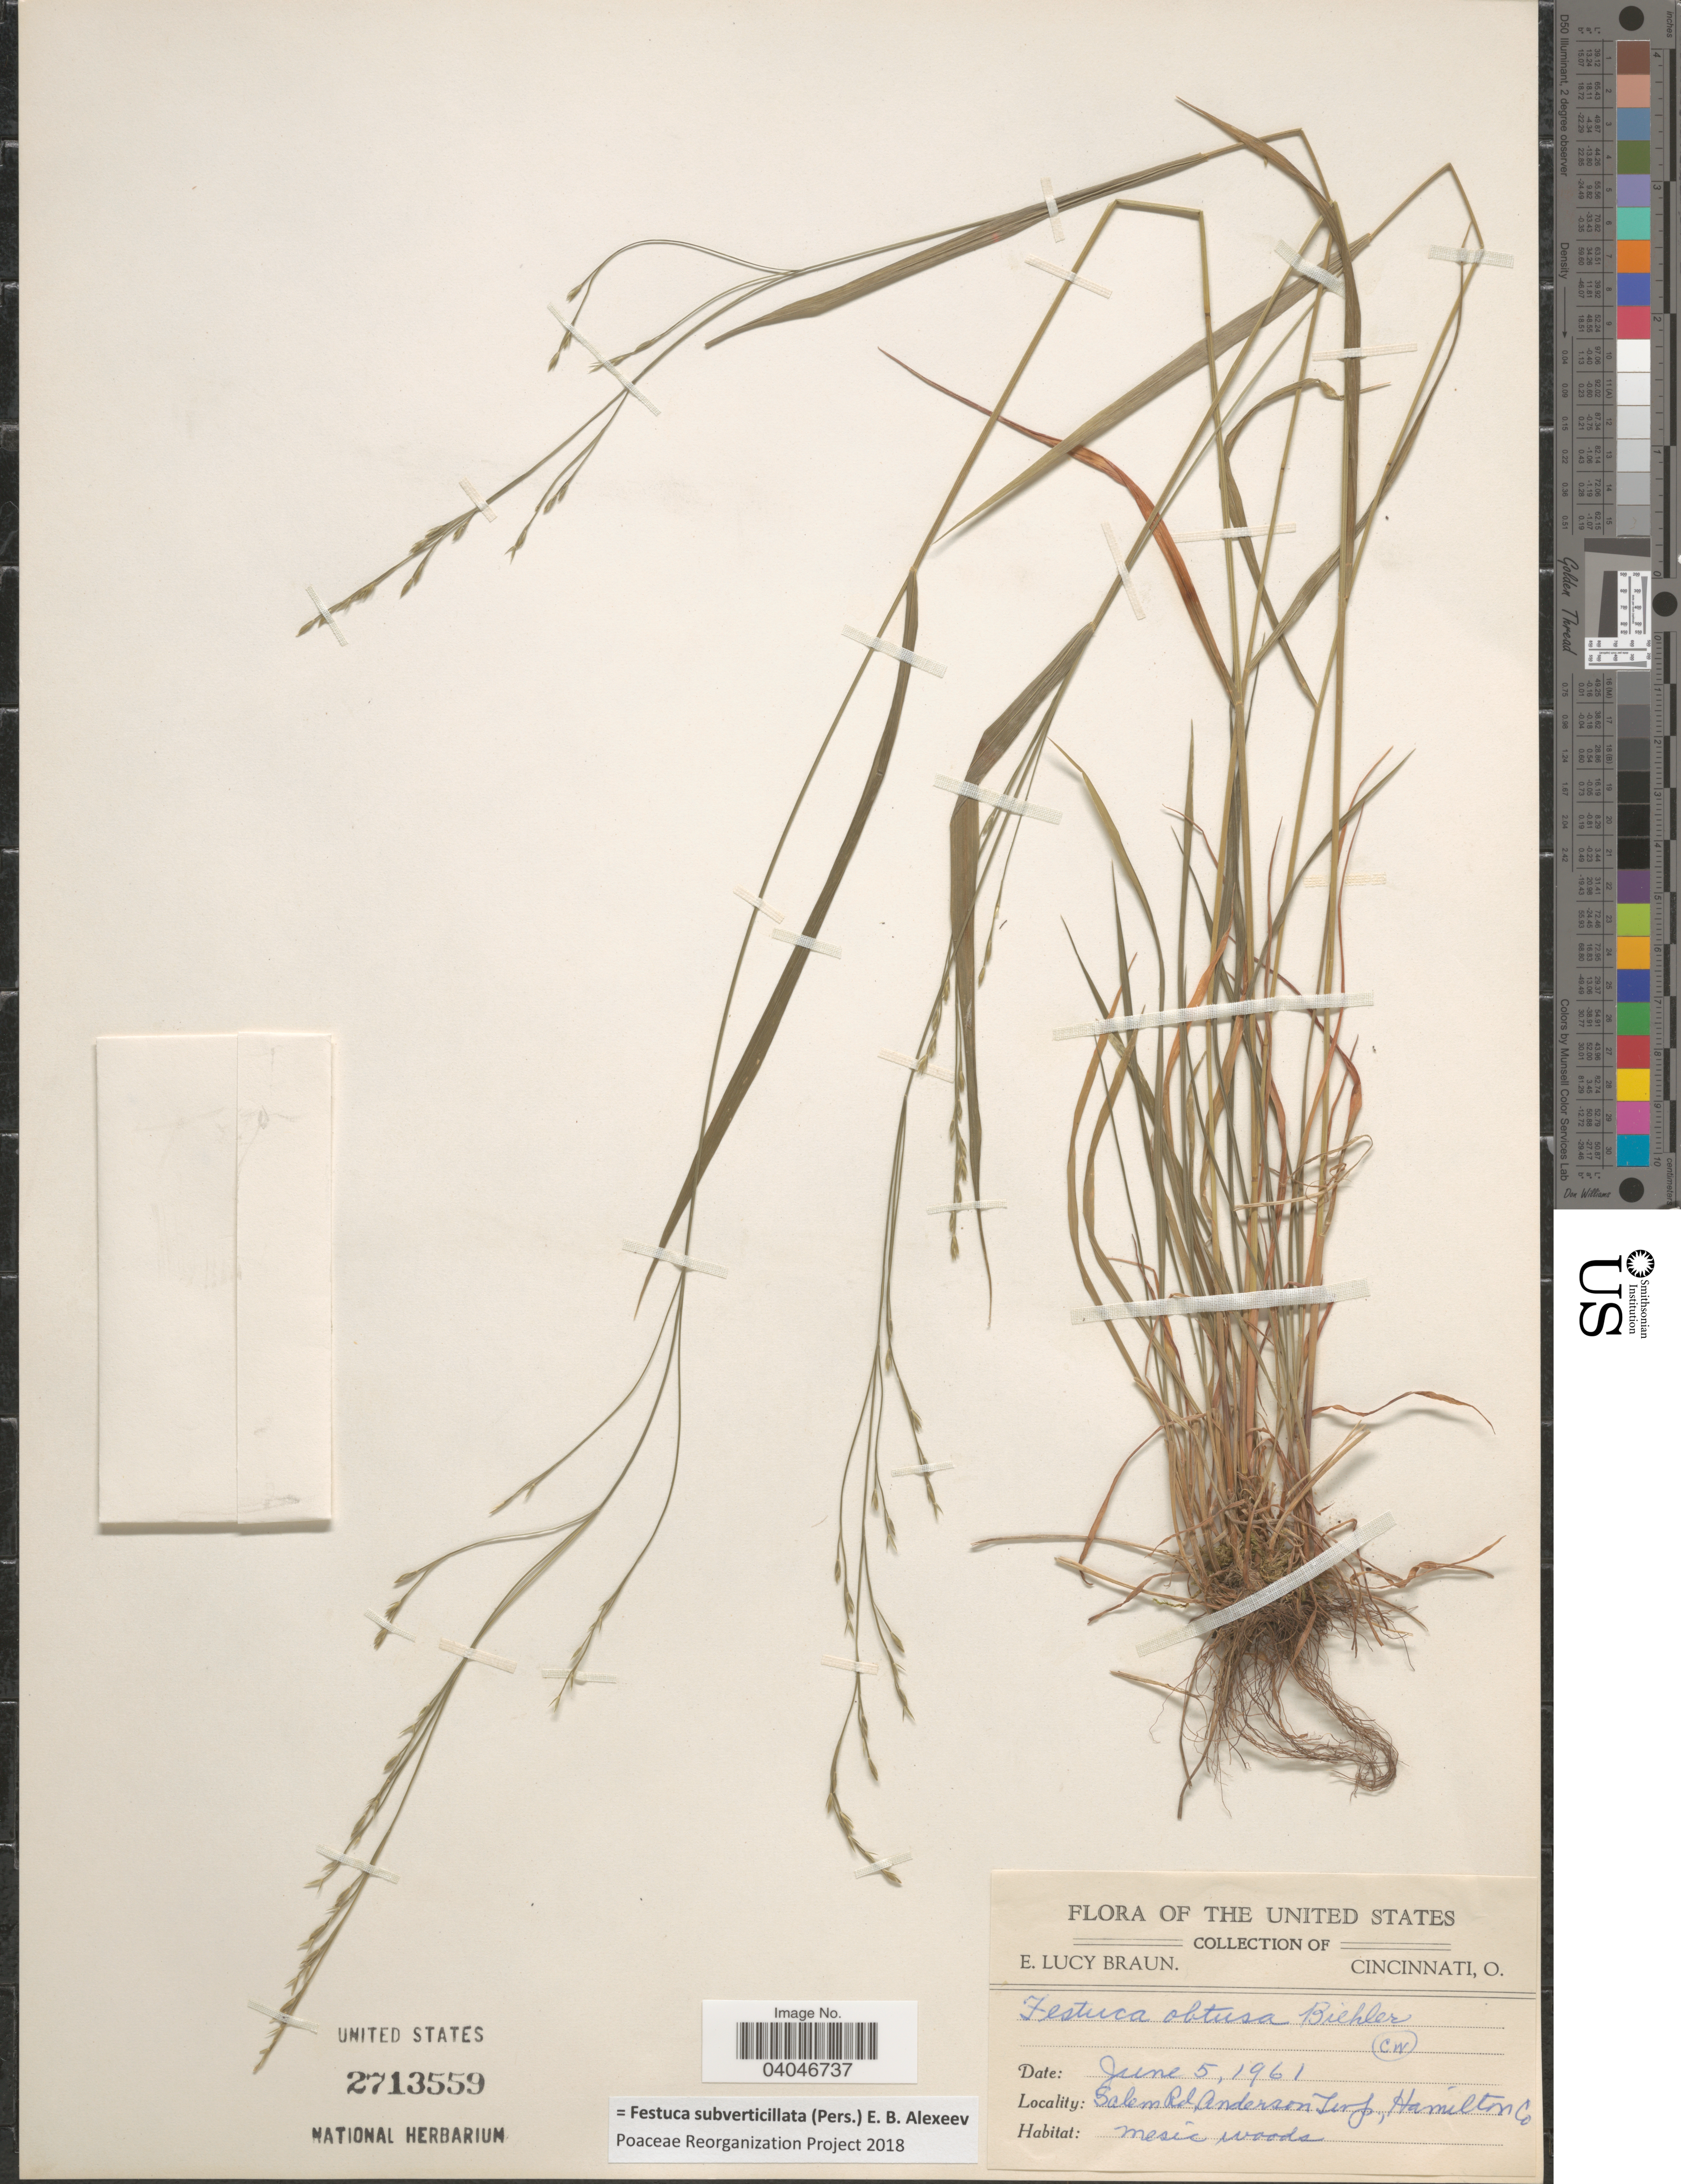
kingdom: Plantae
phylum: Tracheophyta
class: Liliopsida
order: Poales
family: Poaceae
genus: Festuca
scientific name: Festuca subverticillata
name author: (Pers.) E.B. Alexeev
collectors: E. L. Braun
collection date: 1961-06-05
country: United States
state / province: Ohio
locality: Salem Rd, Anderson Twp., Hamilton Co.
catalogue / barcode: US 2713559